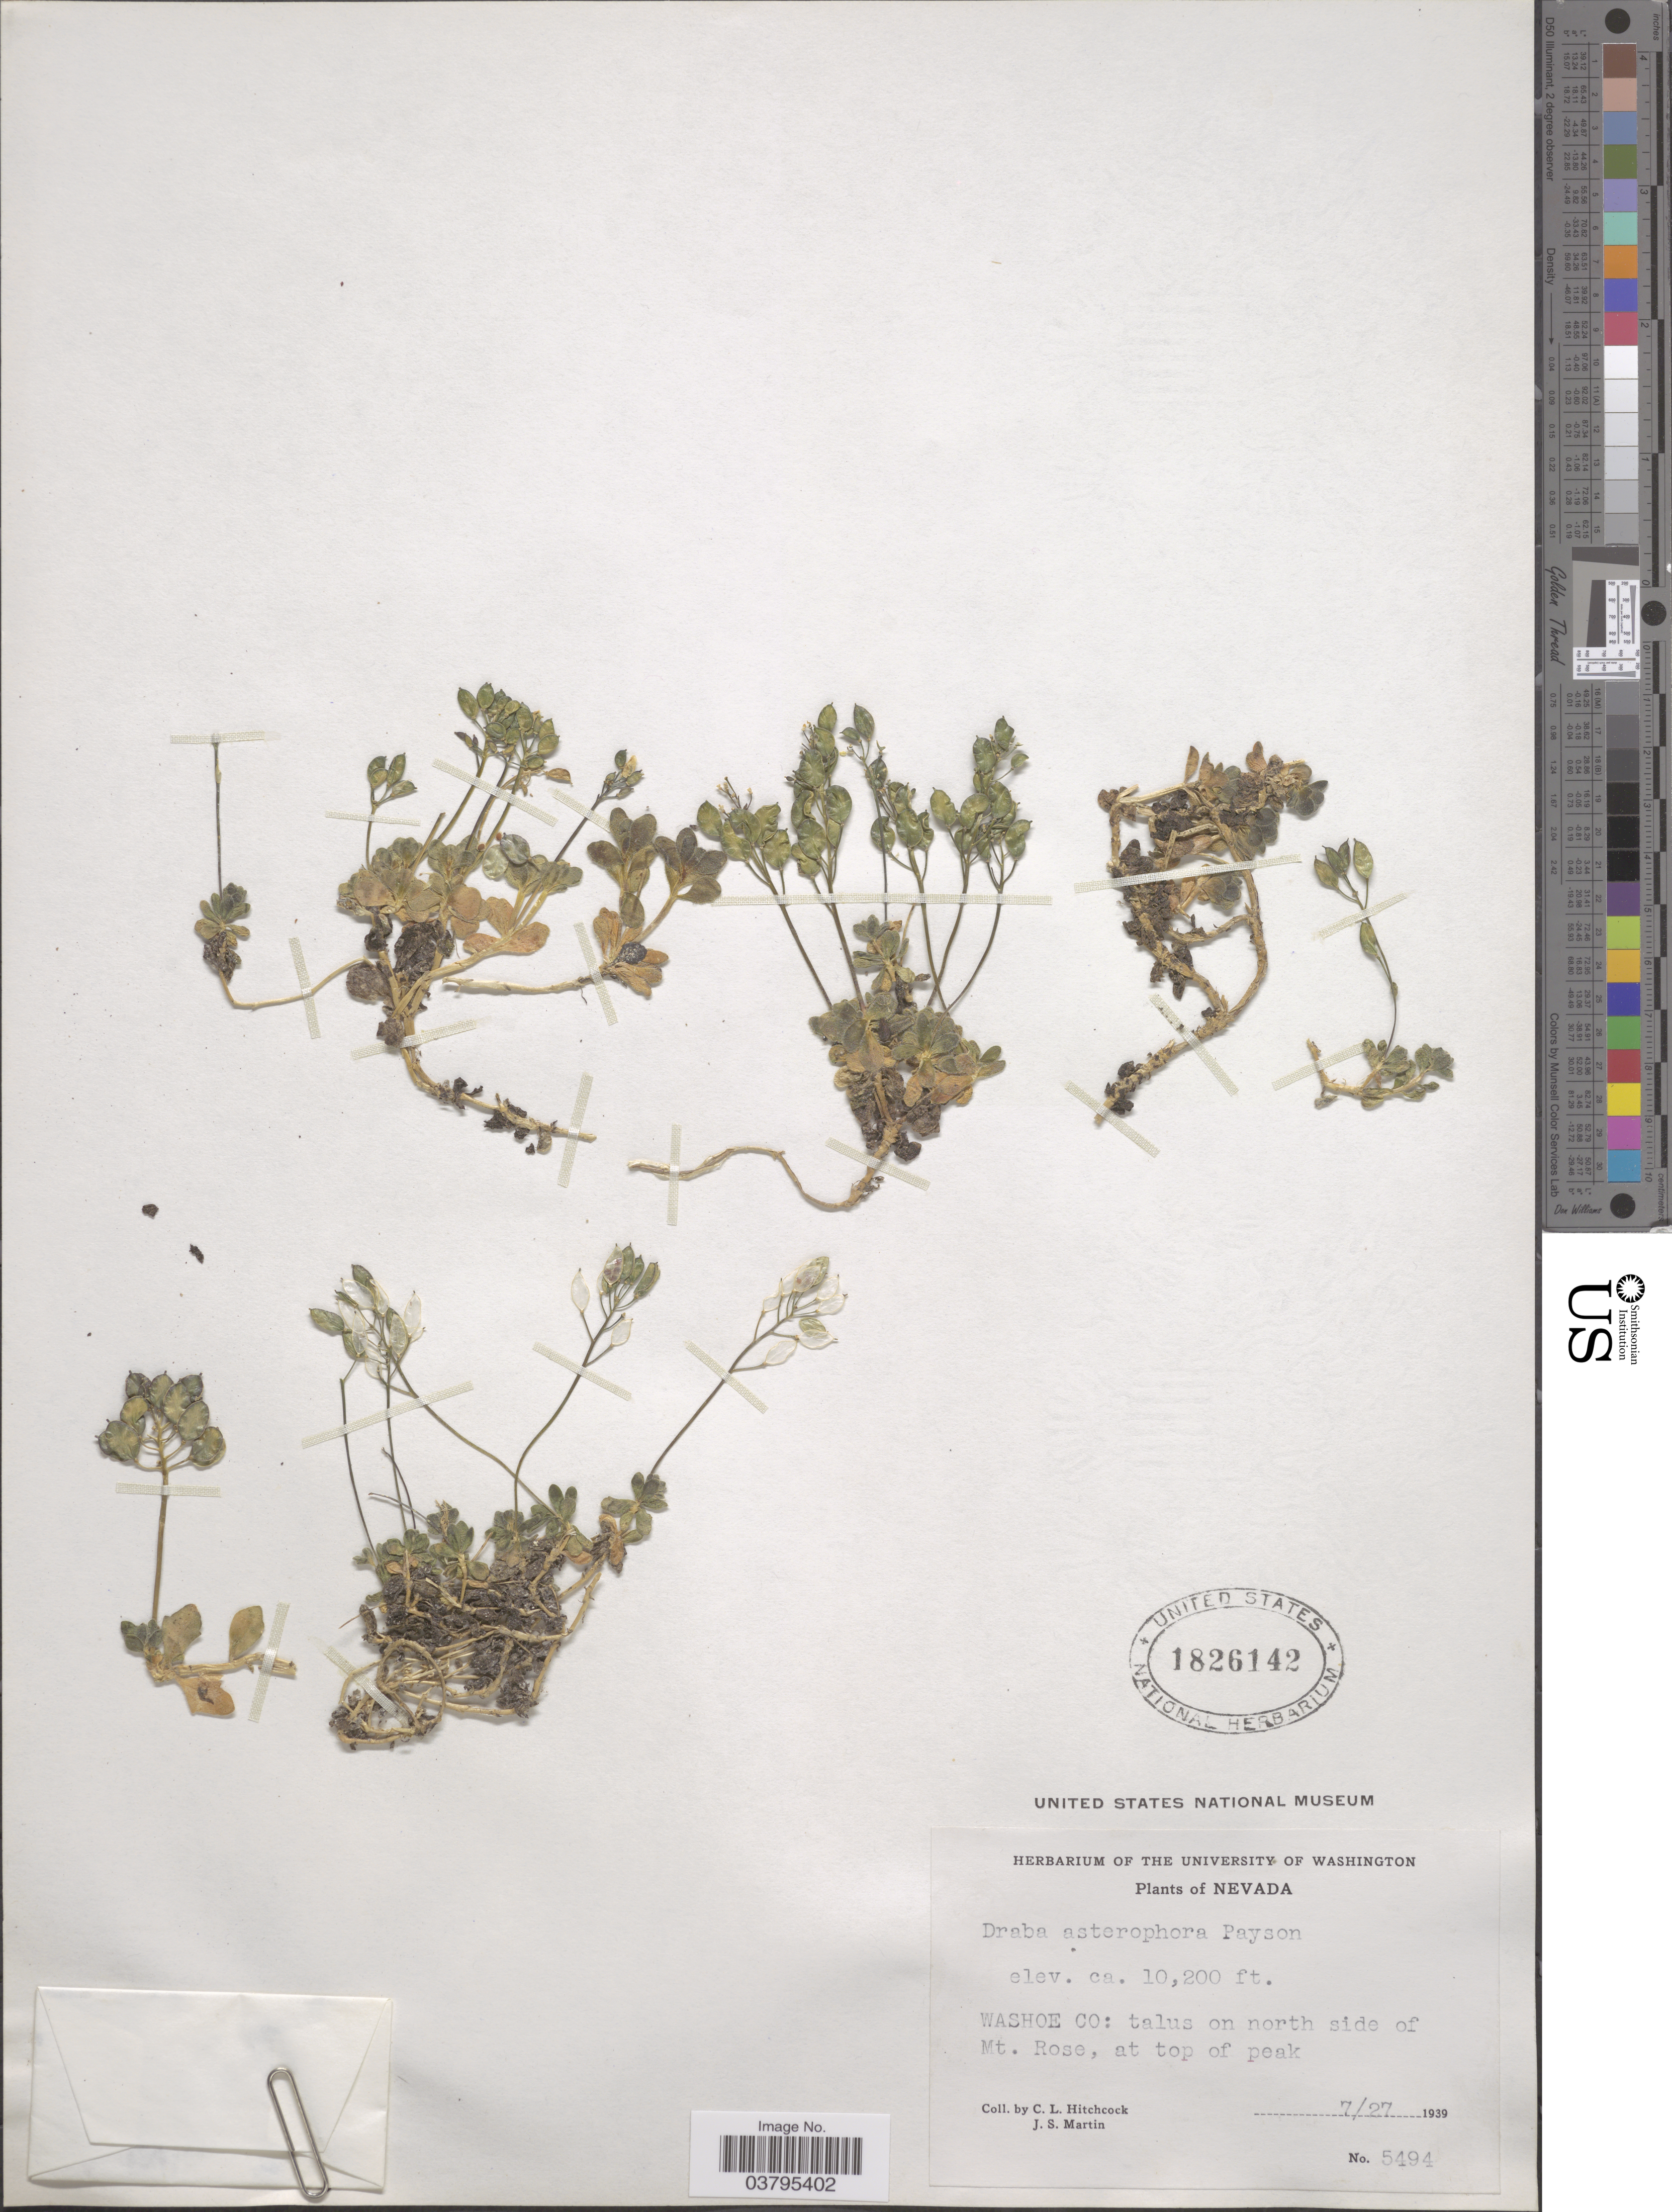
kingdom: Plantae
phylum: Tracheophyta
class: Magnoliopsida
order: Brassicales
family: Brassicaceae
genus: Draba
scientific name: Draba asterophora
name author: Payson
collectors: C. L. Hitchcock & J. S. Martin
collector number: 5494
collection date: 1939-07-27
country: United States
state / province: Nevada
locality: Washoe Co: talus on north side of Mt. Rose, at top of peak.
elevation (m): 3109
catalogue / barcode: US 1826142